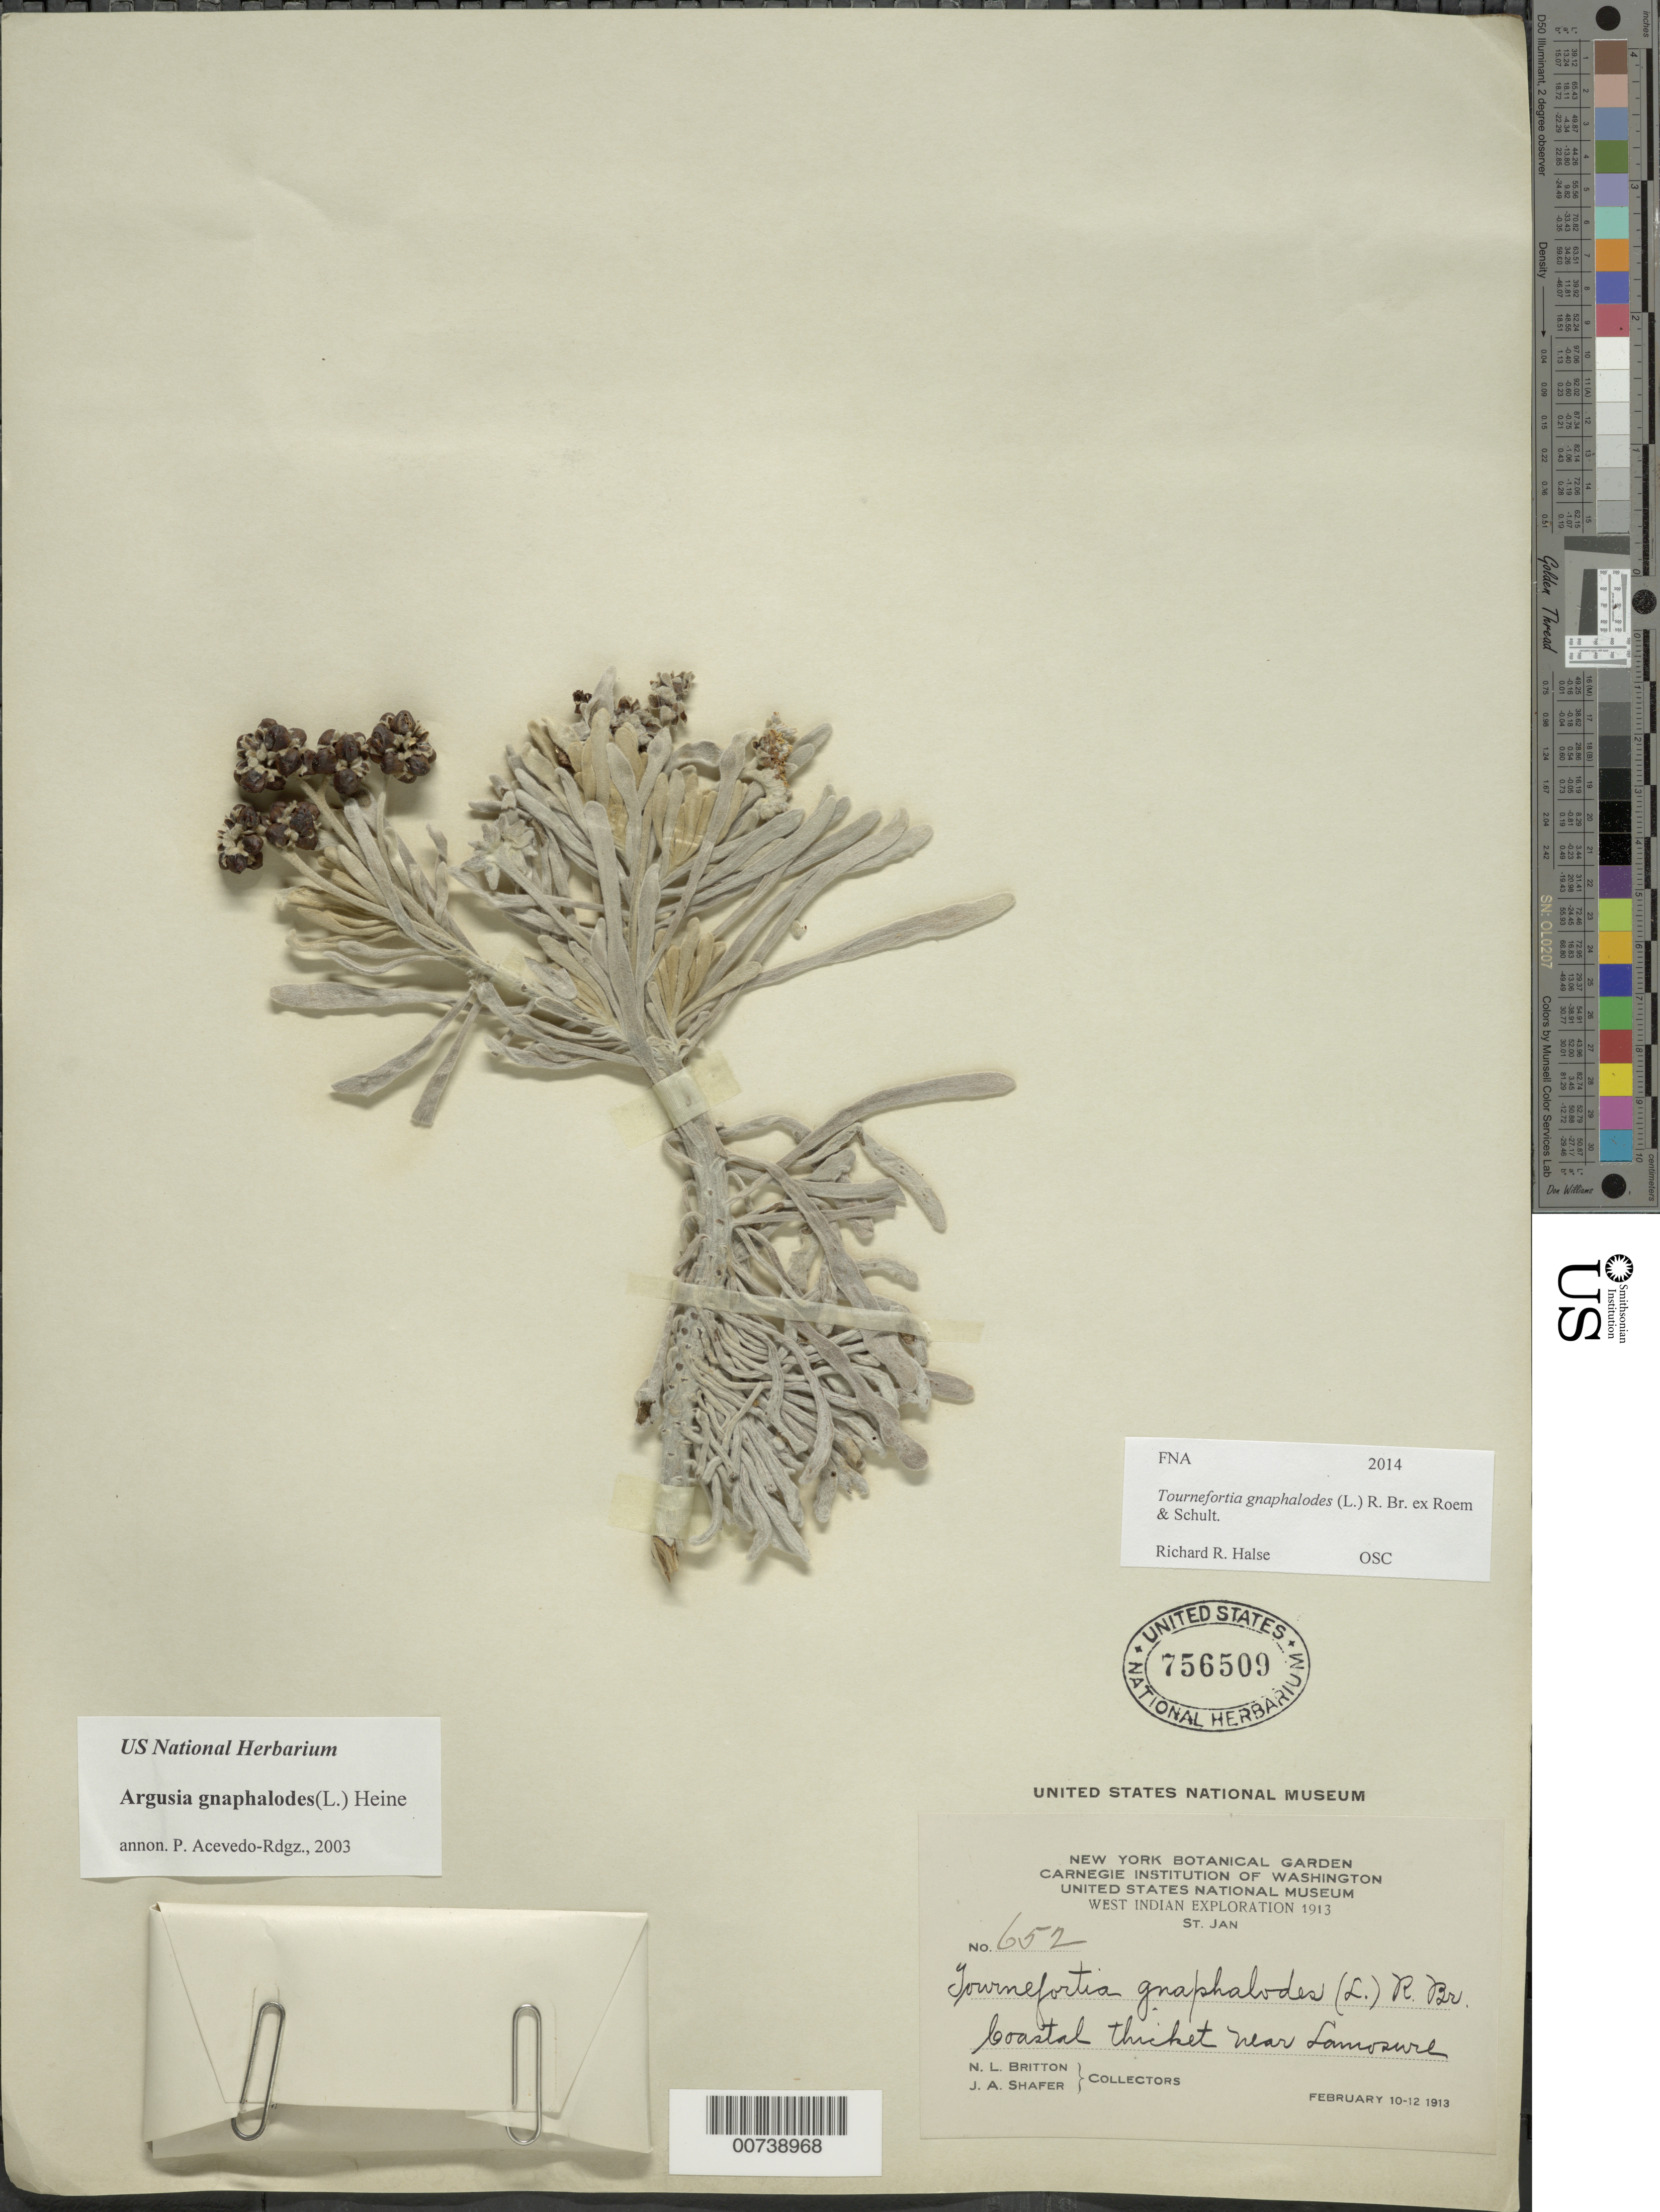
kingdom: Plantae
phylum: Tracheophyta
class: Magnoliopsida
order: Boraginales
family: Heliotropiaceae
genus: Tournefortia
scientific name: Tournefortia gnaphalodes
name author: (L.) R. Br. ex Roem. & Schult.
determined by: Halse, R. R.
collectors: N. Britton & J. A. Shafer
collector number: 652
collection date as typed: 10 Feb 1913 to 12 Feb 1913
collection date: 1913-02-10/1913-02-12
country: U.S. Virgin Islands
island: St. John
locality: Near Lameshure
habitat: Coastal thicket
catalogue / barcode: US 756509